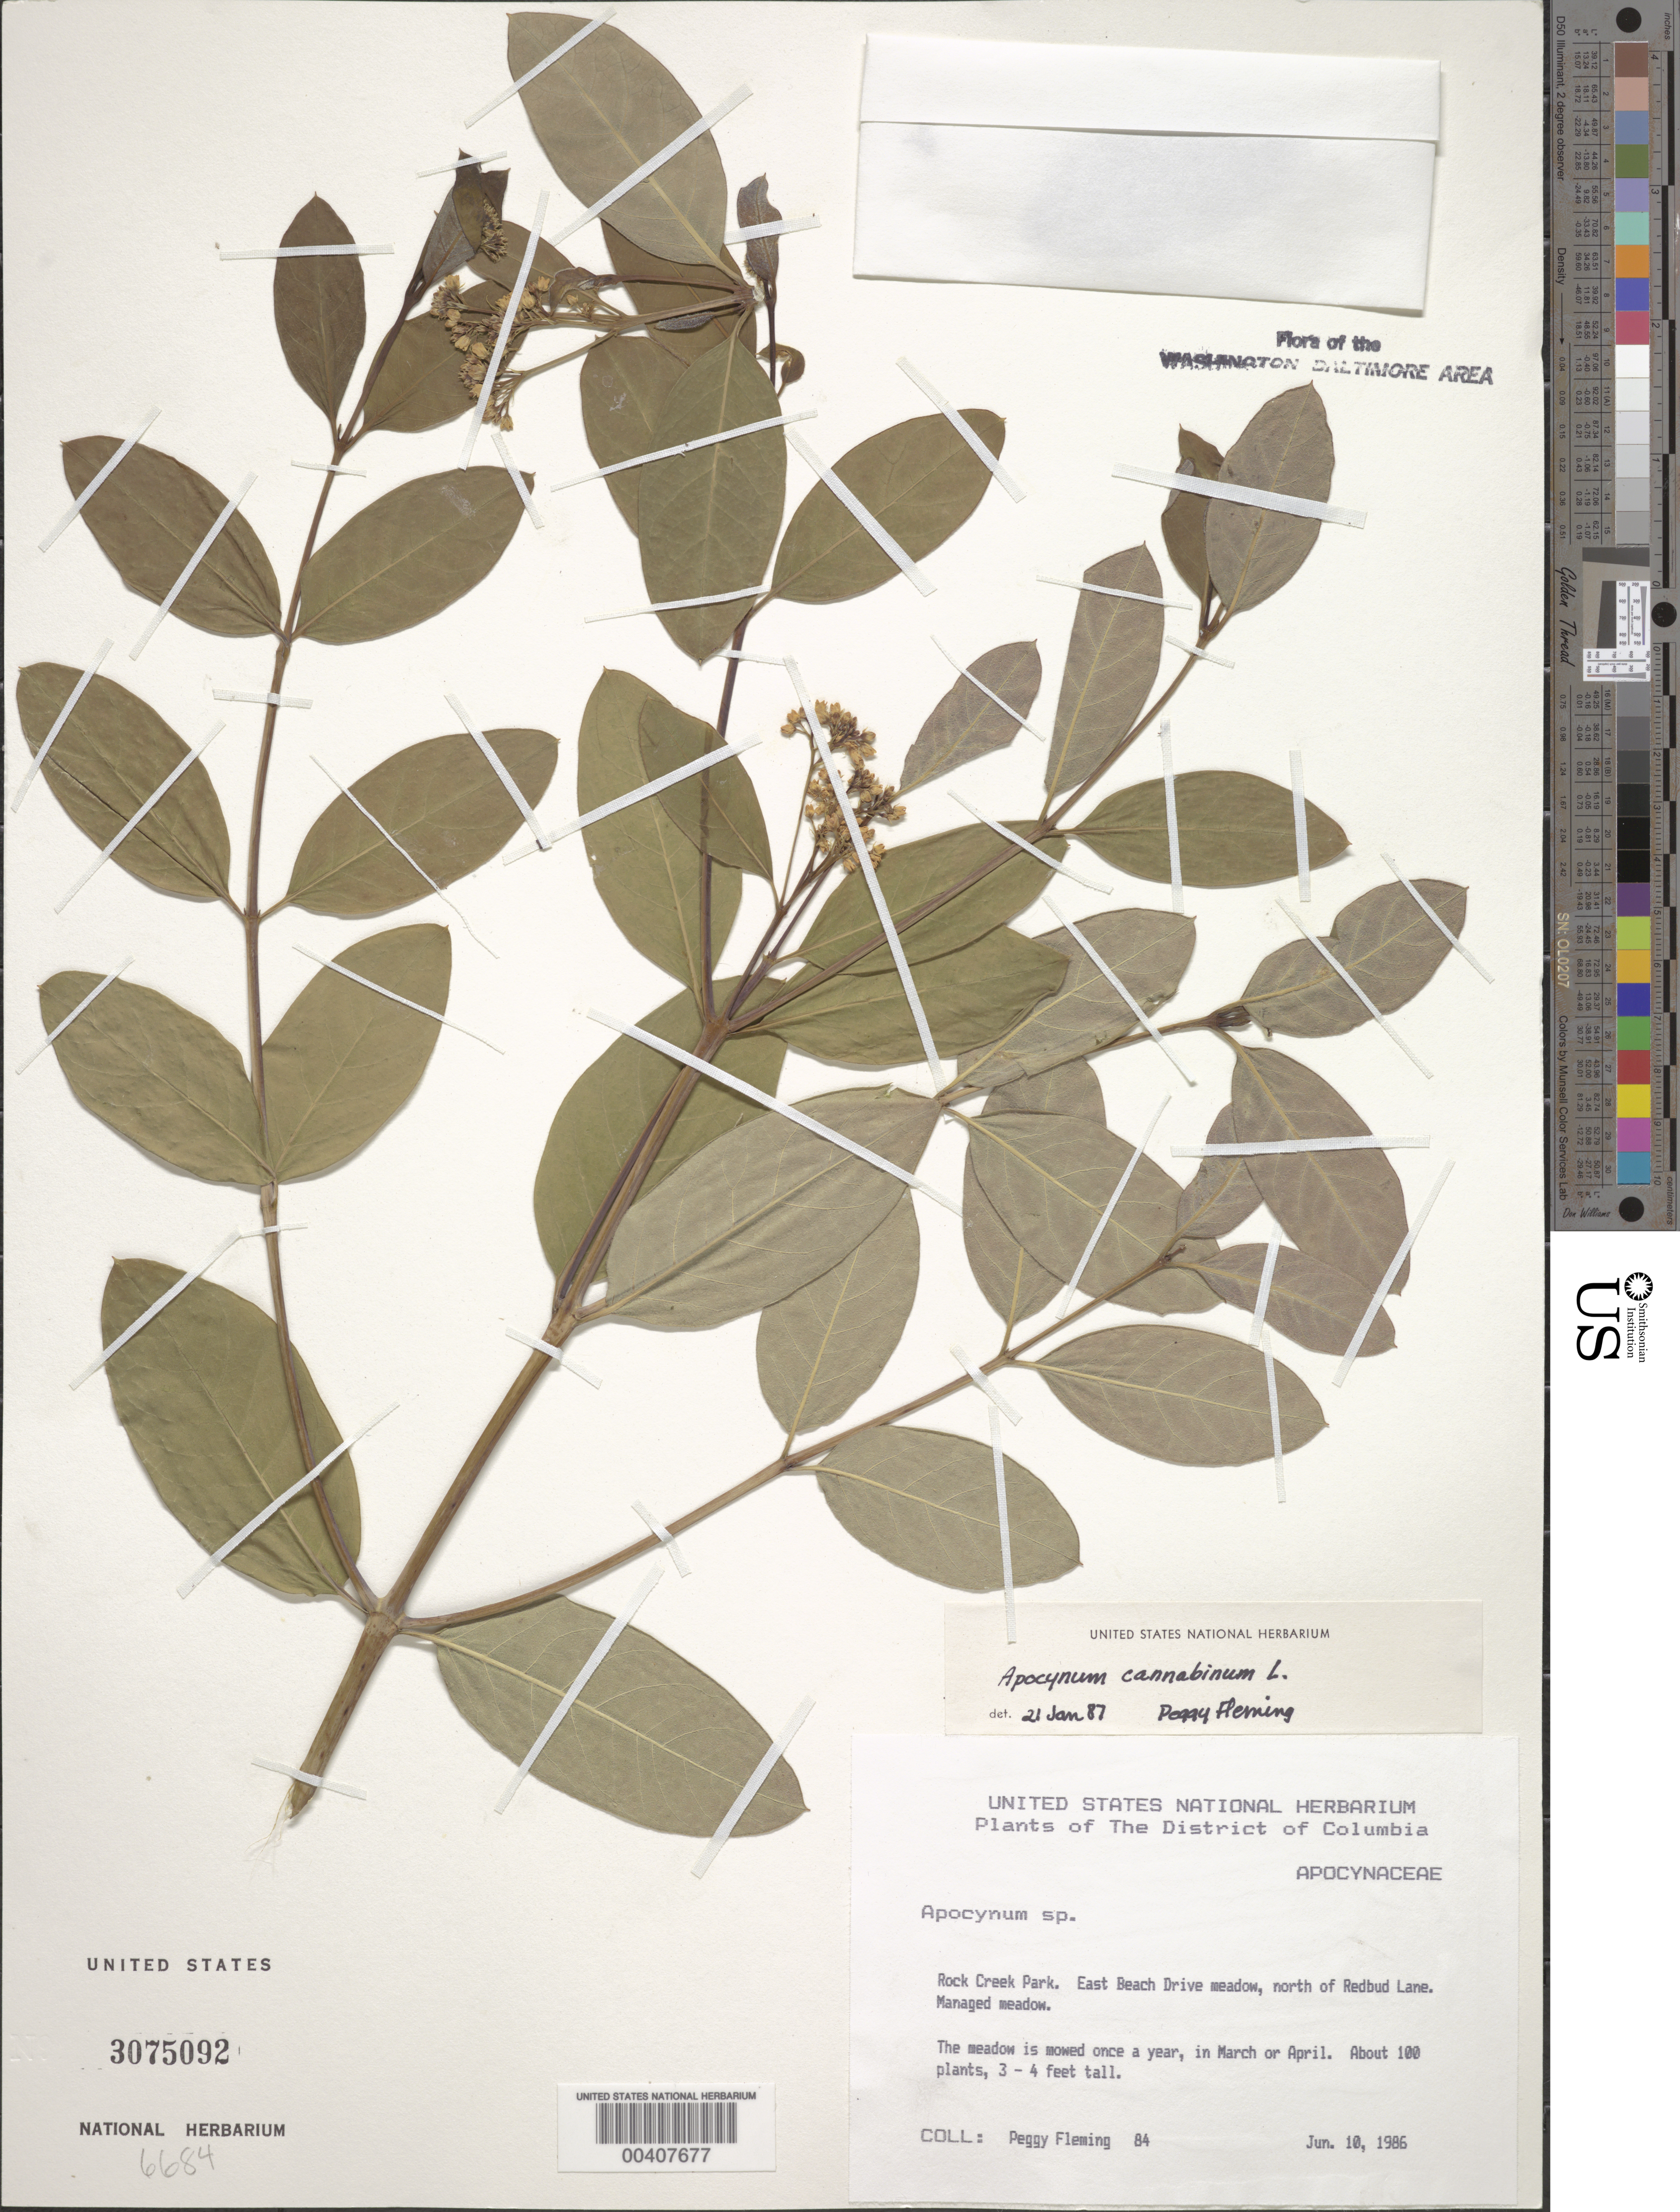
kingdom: Plantae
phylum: Tracheophyta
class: Magnoliopsida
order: Gentianales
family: Apocynaceae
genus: Apocynum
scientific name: Apocynum cannabinum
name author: L.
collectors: P. Fleming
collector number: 84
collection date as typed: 10 Jun 1986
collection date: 1986-06-10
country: United States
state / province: District of Columbia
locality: Rock Creek Park, E Beach Drive meadow Rock Creek Park & vicinity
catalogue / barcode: US 3075092